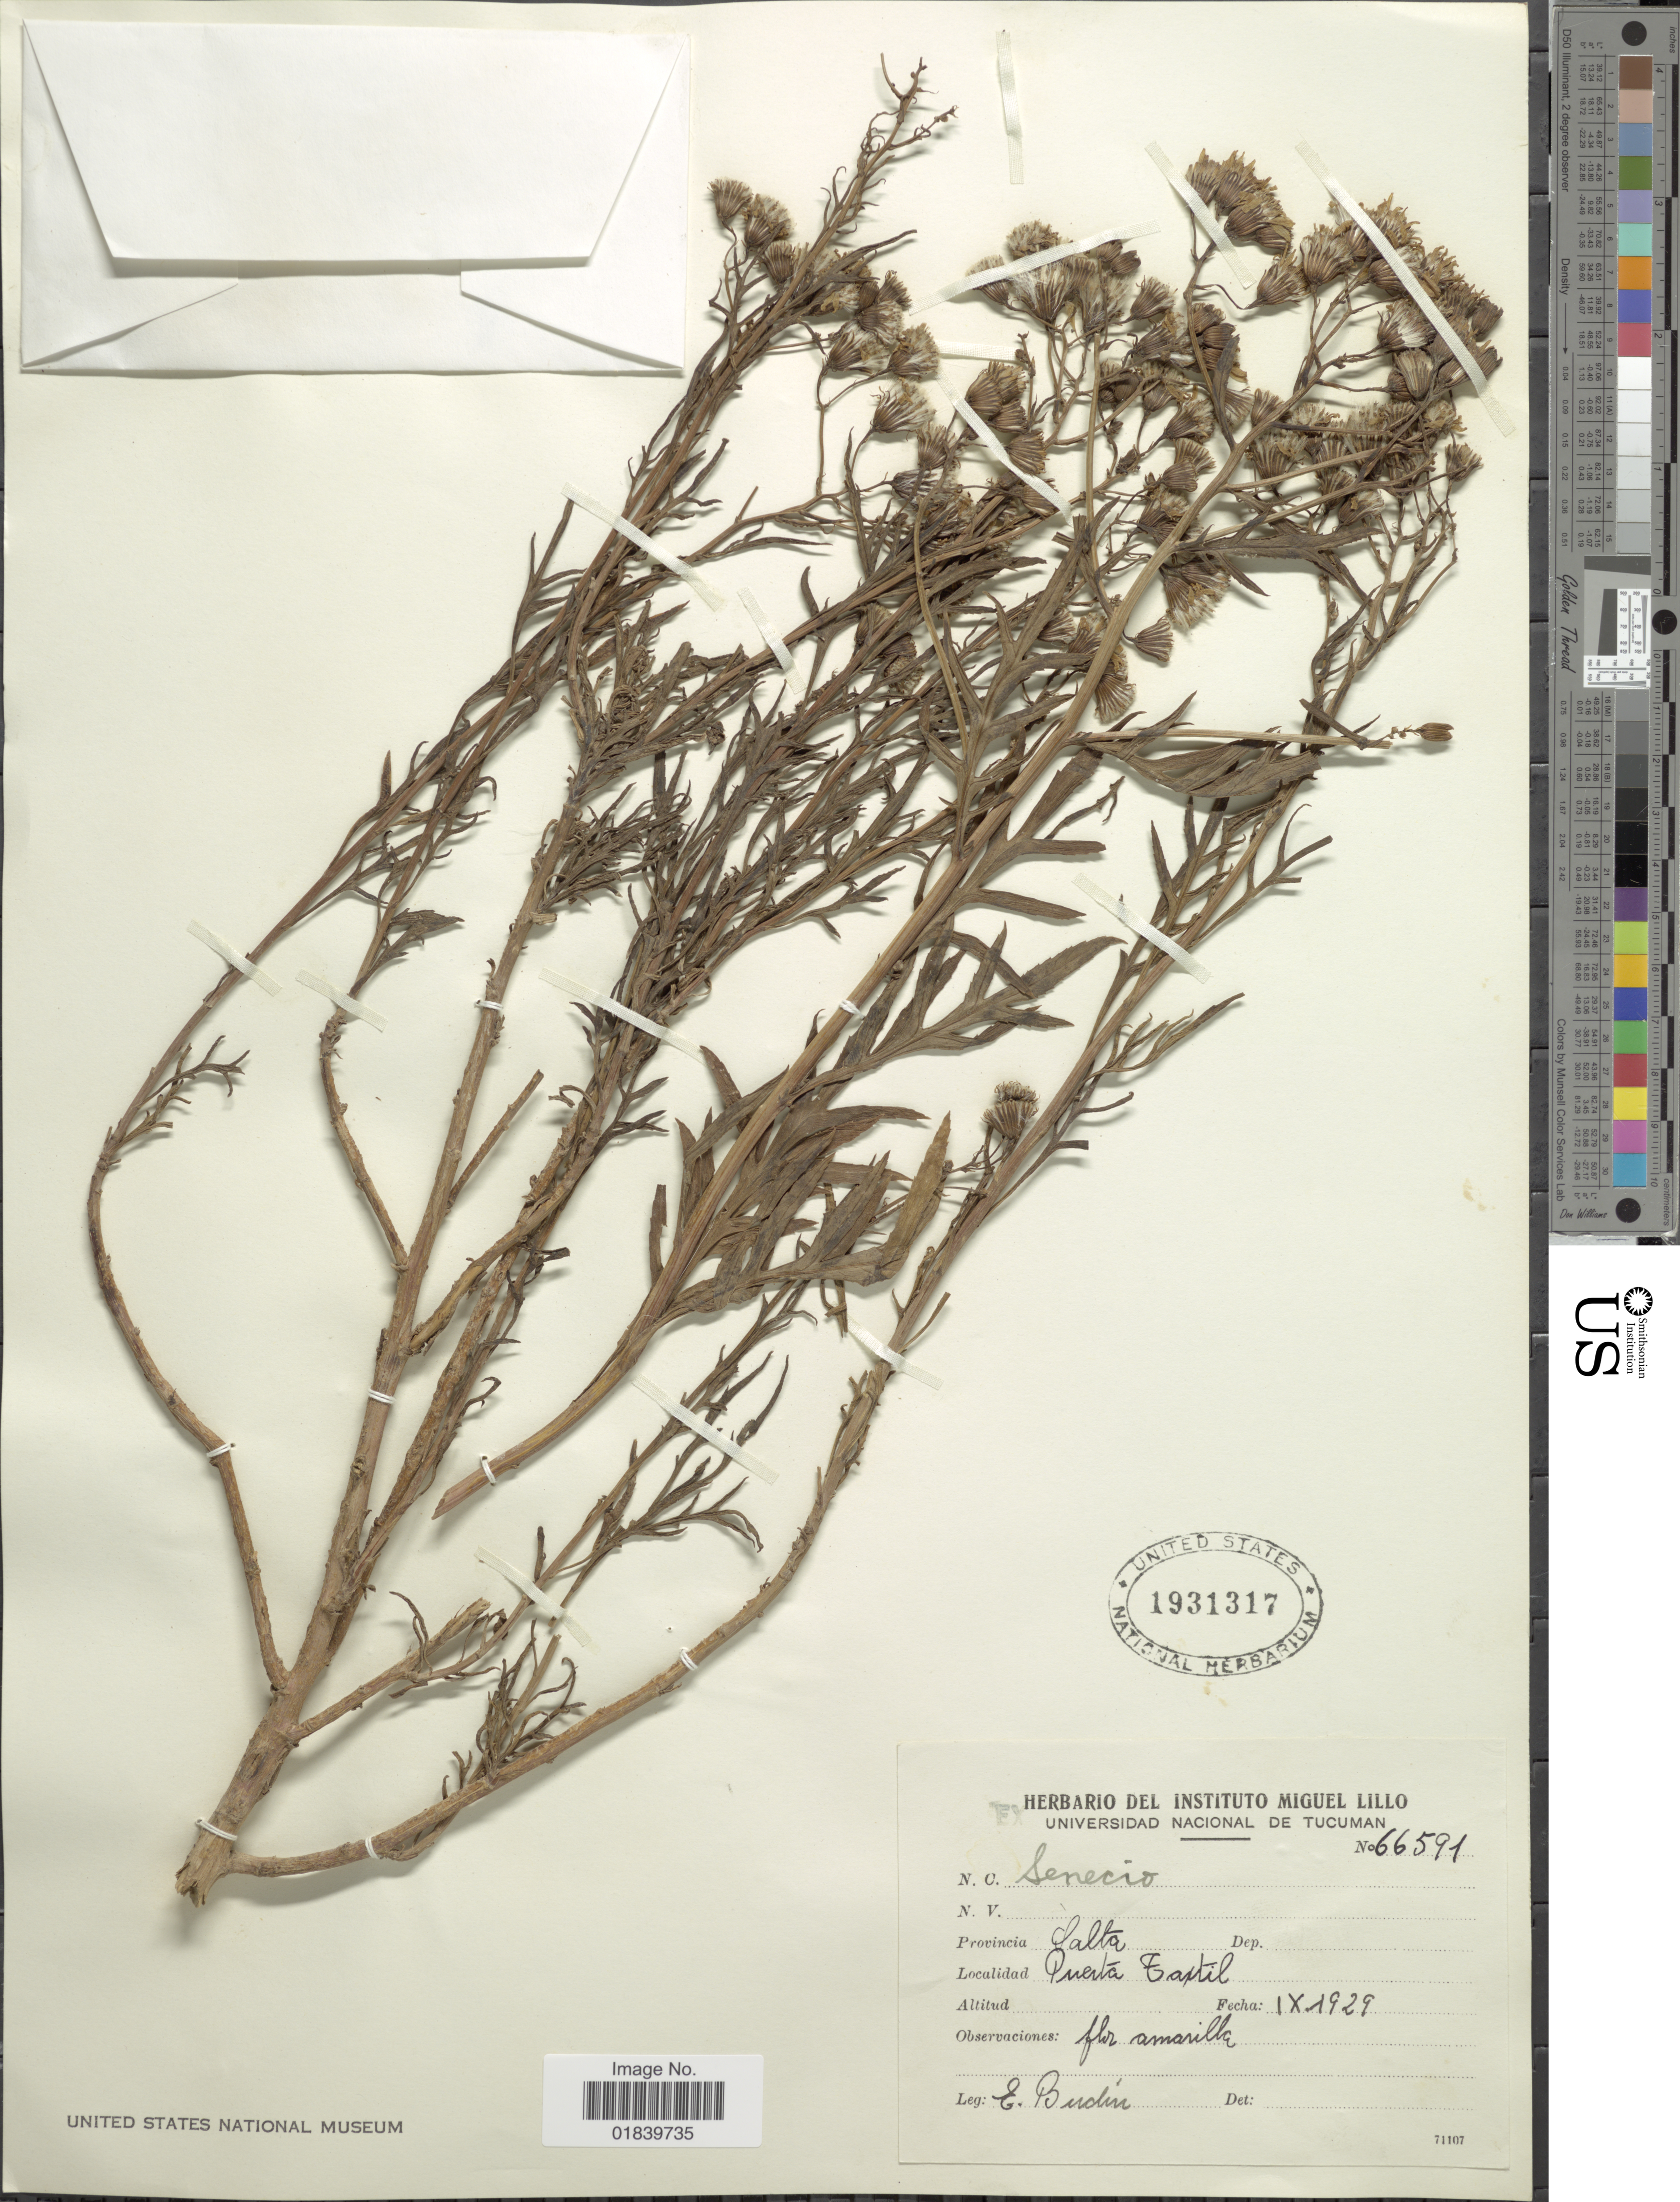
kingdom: Plantae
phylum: Tracheophyta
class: Magnoliopsida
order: Asterales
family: Asteraceae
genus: Senecio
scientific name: Senecio sp.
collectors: E. Budin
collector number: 66591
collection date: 1929-09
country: Argentina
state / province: Salta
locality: Provincia Salta, Puenta Tastil.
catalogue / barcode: US 1931317